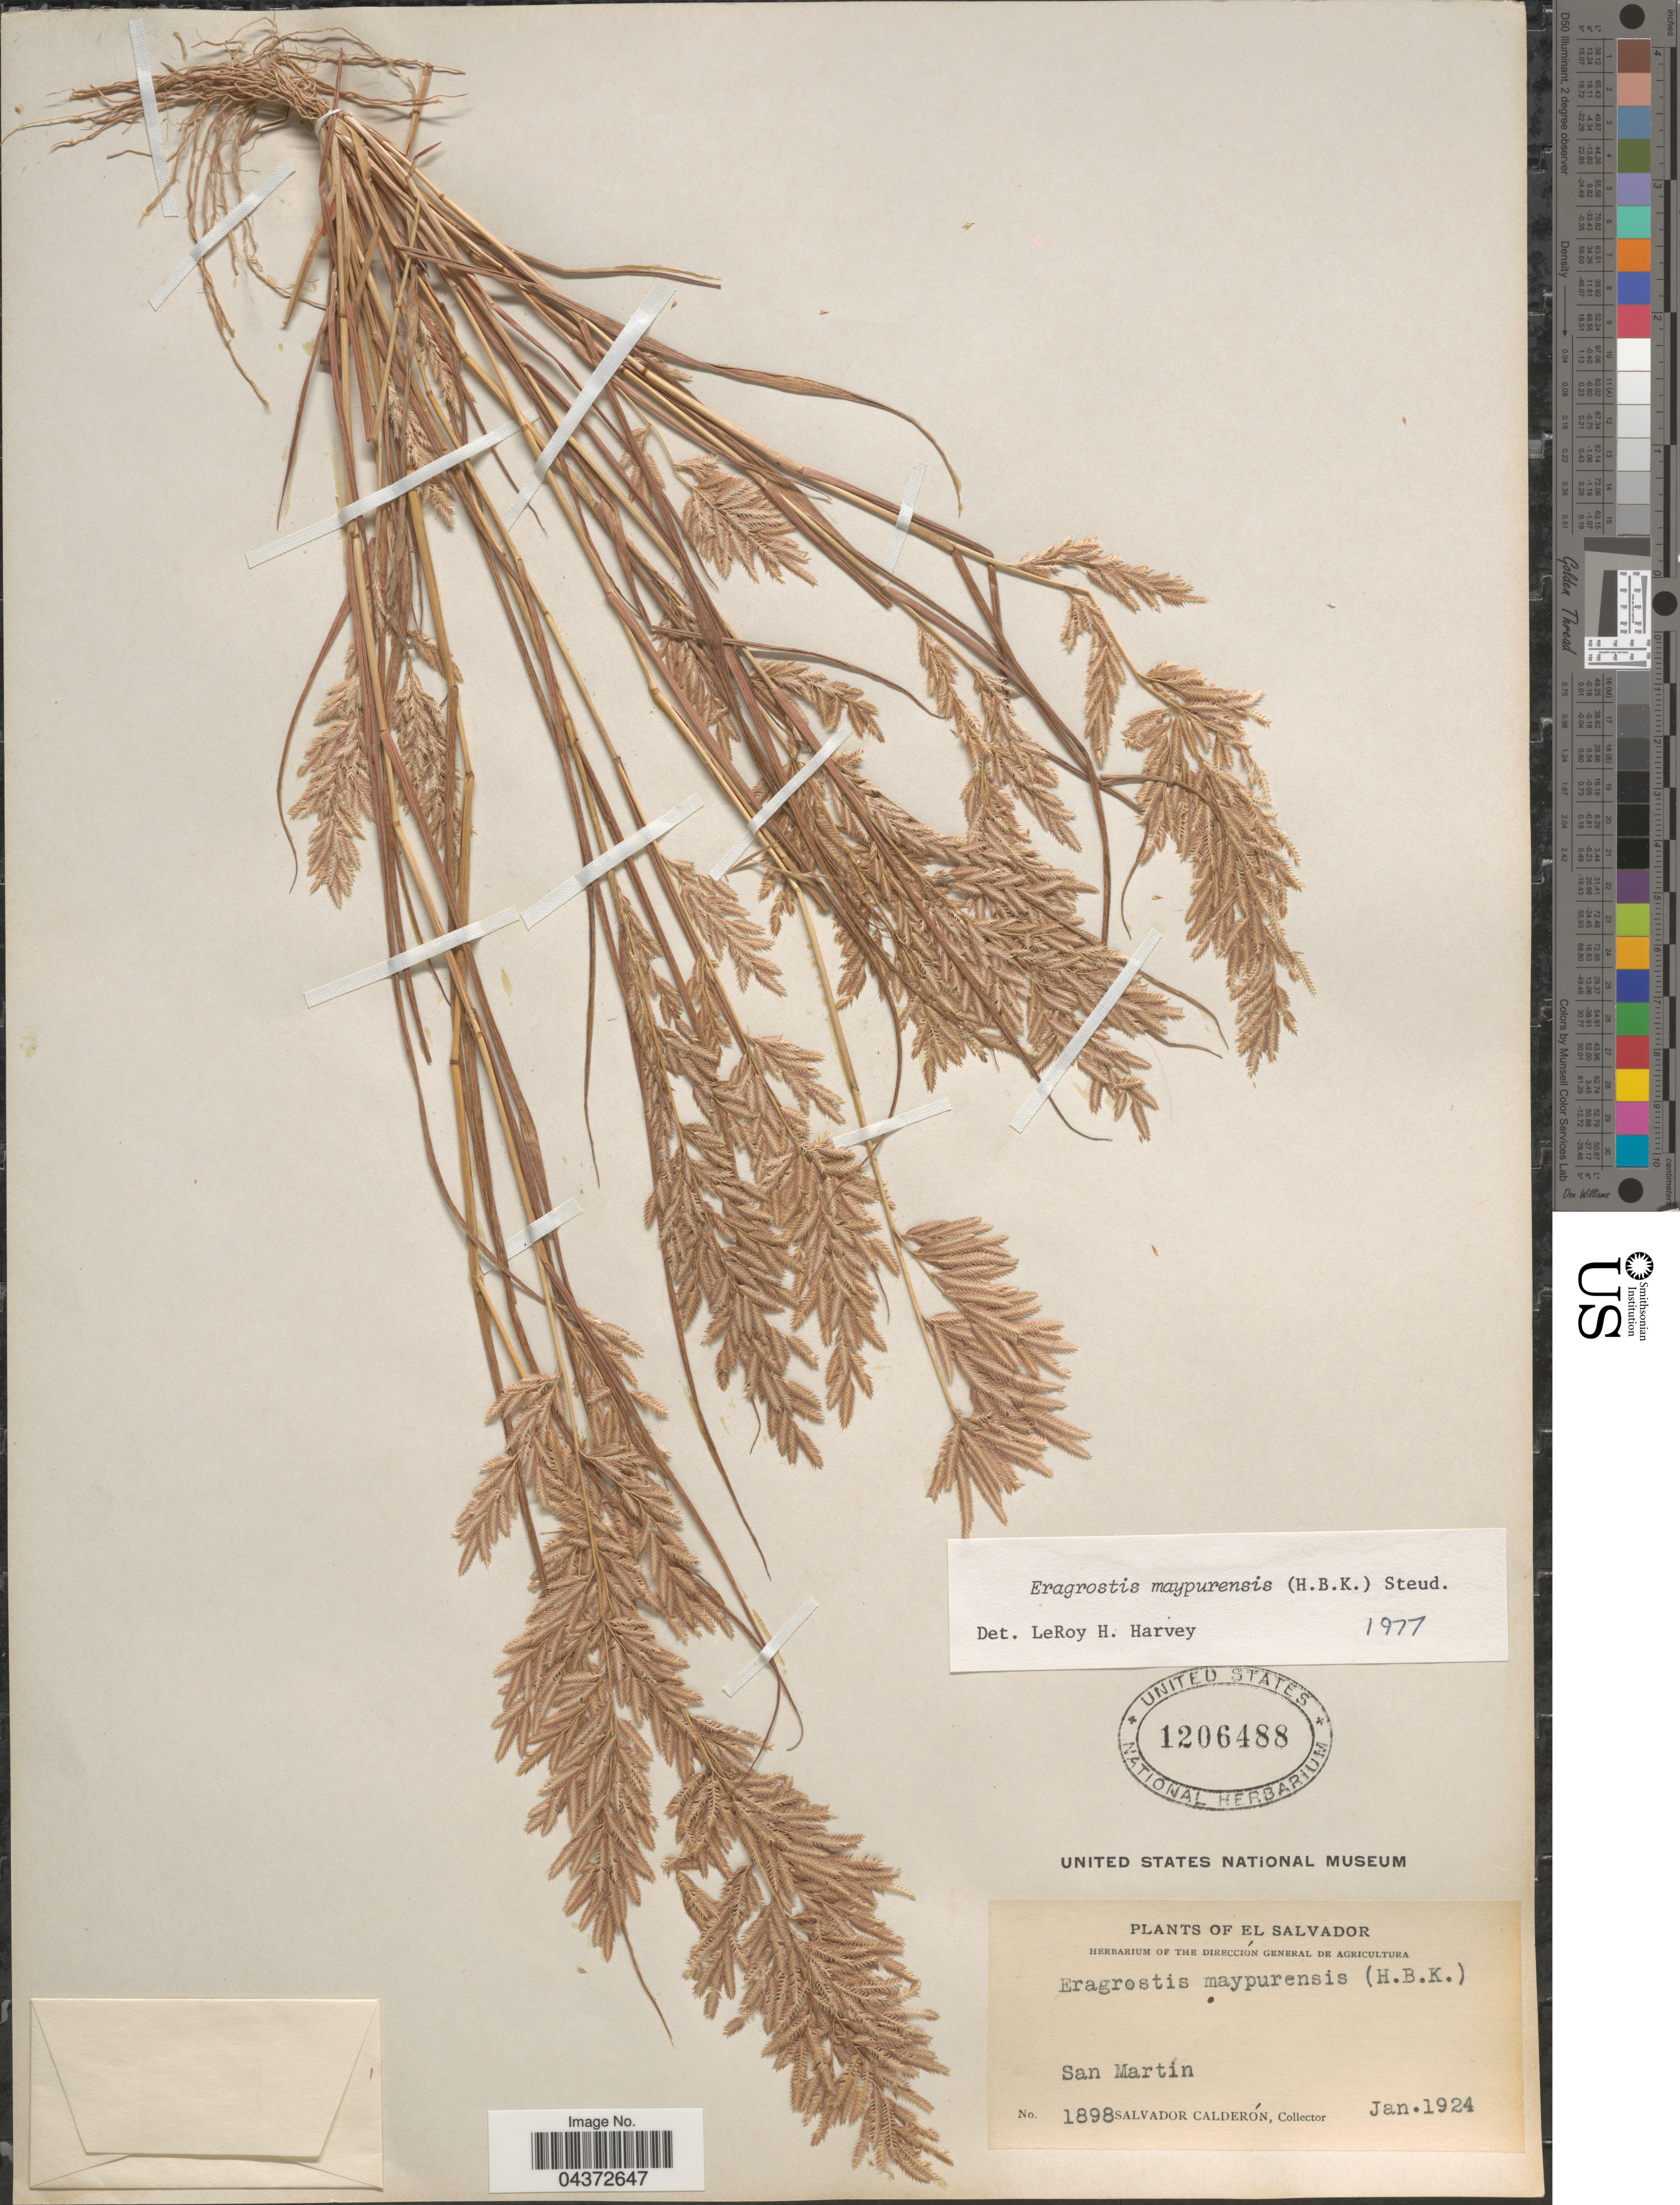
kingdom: Plantae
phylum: Tracheophyta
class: Liliopsida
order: Poales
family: Poaceae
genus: Eragrostis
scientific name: Eragrostis maypurensis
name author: (Kunth) Steud.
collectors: S. Calderón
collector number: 1898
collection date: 1924-01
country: El Salvador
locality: San Martin.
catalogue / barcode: US 1206488